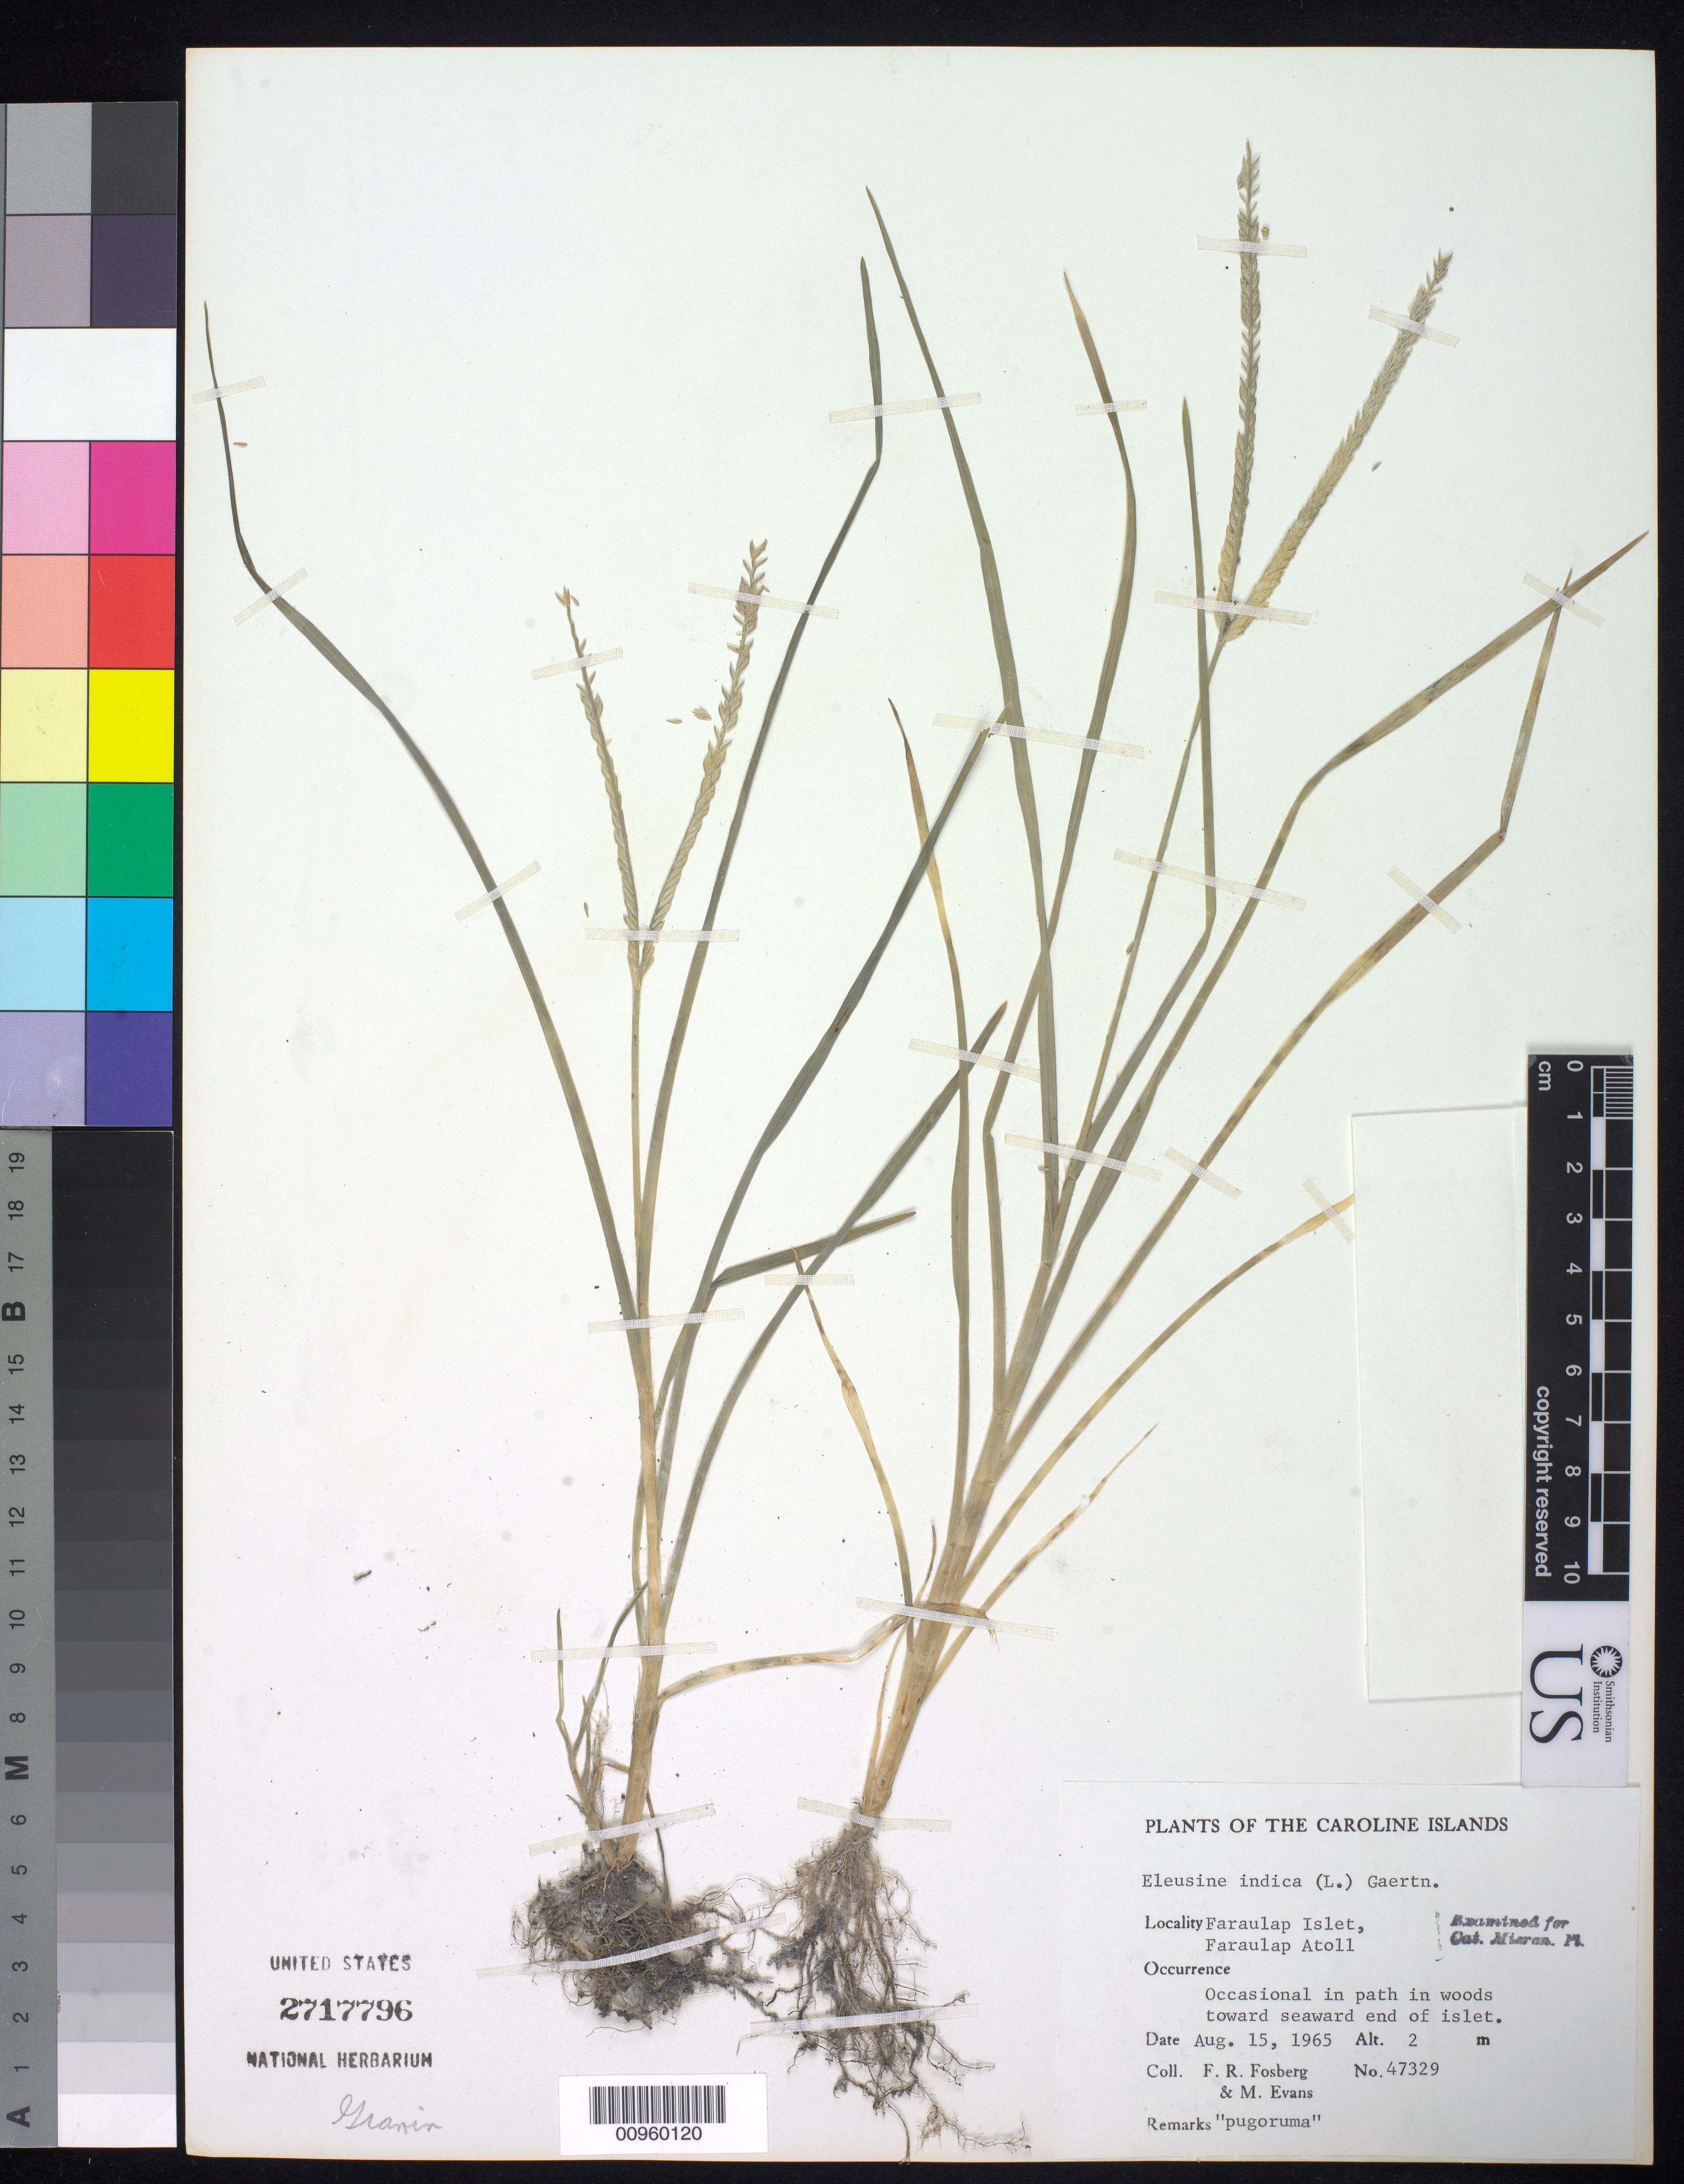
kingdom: Plantae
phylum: Tracheophyta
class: Liliopsida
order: Poales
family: Poaceae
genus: Eleusine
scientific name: Eleusine indica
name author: (L.) Gaertn.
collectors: F. R. Fosberg & M. Evans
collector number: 47329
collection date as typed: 15 Apr 1965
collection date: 1965-04-15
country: Micronesia, Federated States of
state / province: Caroline Islands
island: Island Unknown or uncertain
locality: Faraulap Islet, Faraulap Atoll, toward seaward end of islet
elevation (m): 2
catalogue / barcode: US 2717796